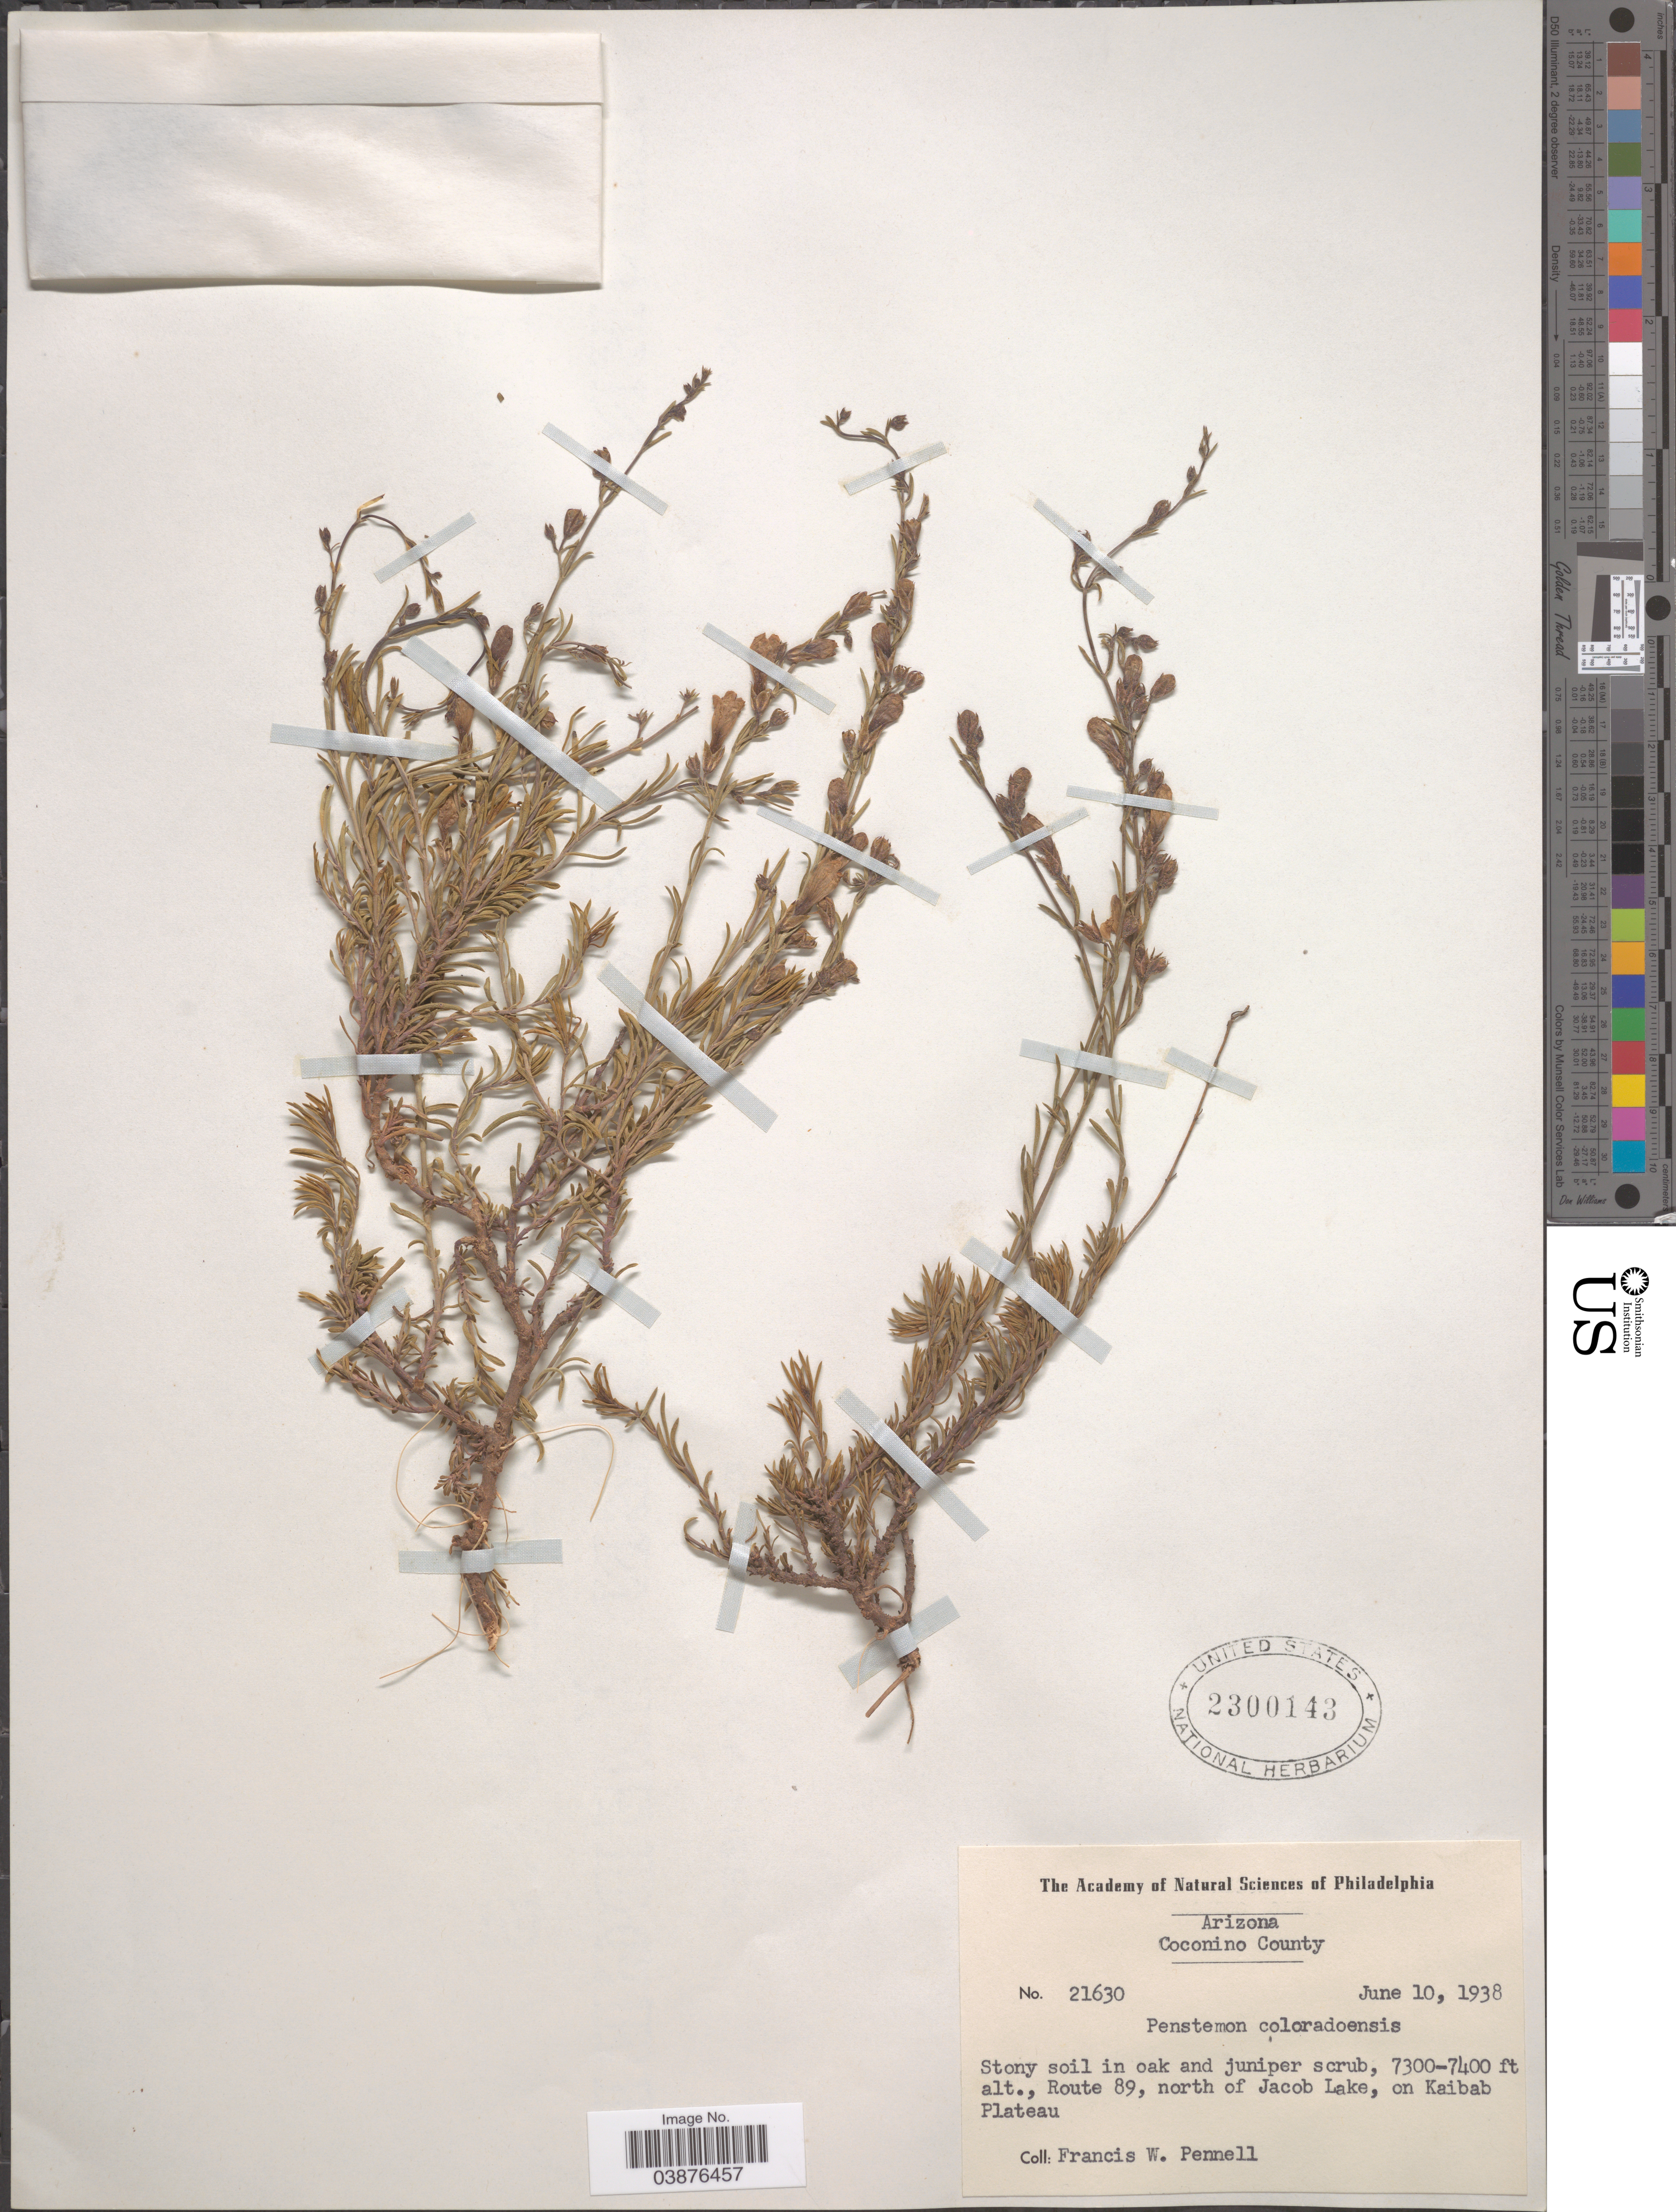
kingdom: Plantae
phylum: Tracheophyta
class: Magnoliopsida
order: Lamiales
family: Plantaginaceae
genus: Penstemon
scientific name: Penstemon linarioides subsp. compactifolius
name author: D.D. Keck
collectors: F. W. Pennell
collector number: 21630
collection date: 1938-06-10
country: United States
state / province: Arizona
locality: Coconino County. Route 89, north of Jacob Lake, on Kaibab Plateau.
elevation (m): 2225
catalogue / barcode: US 2300143